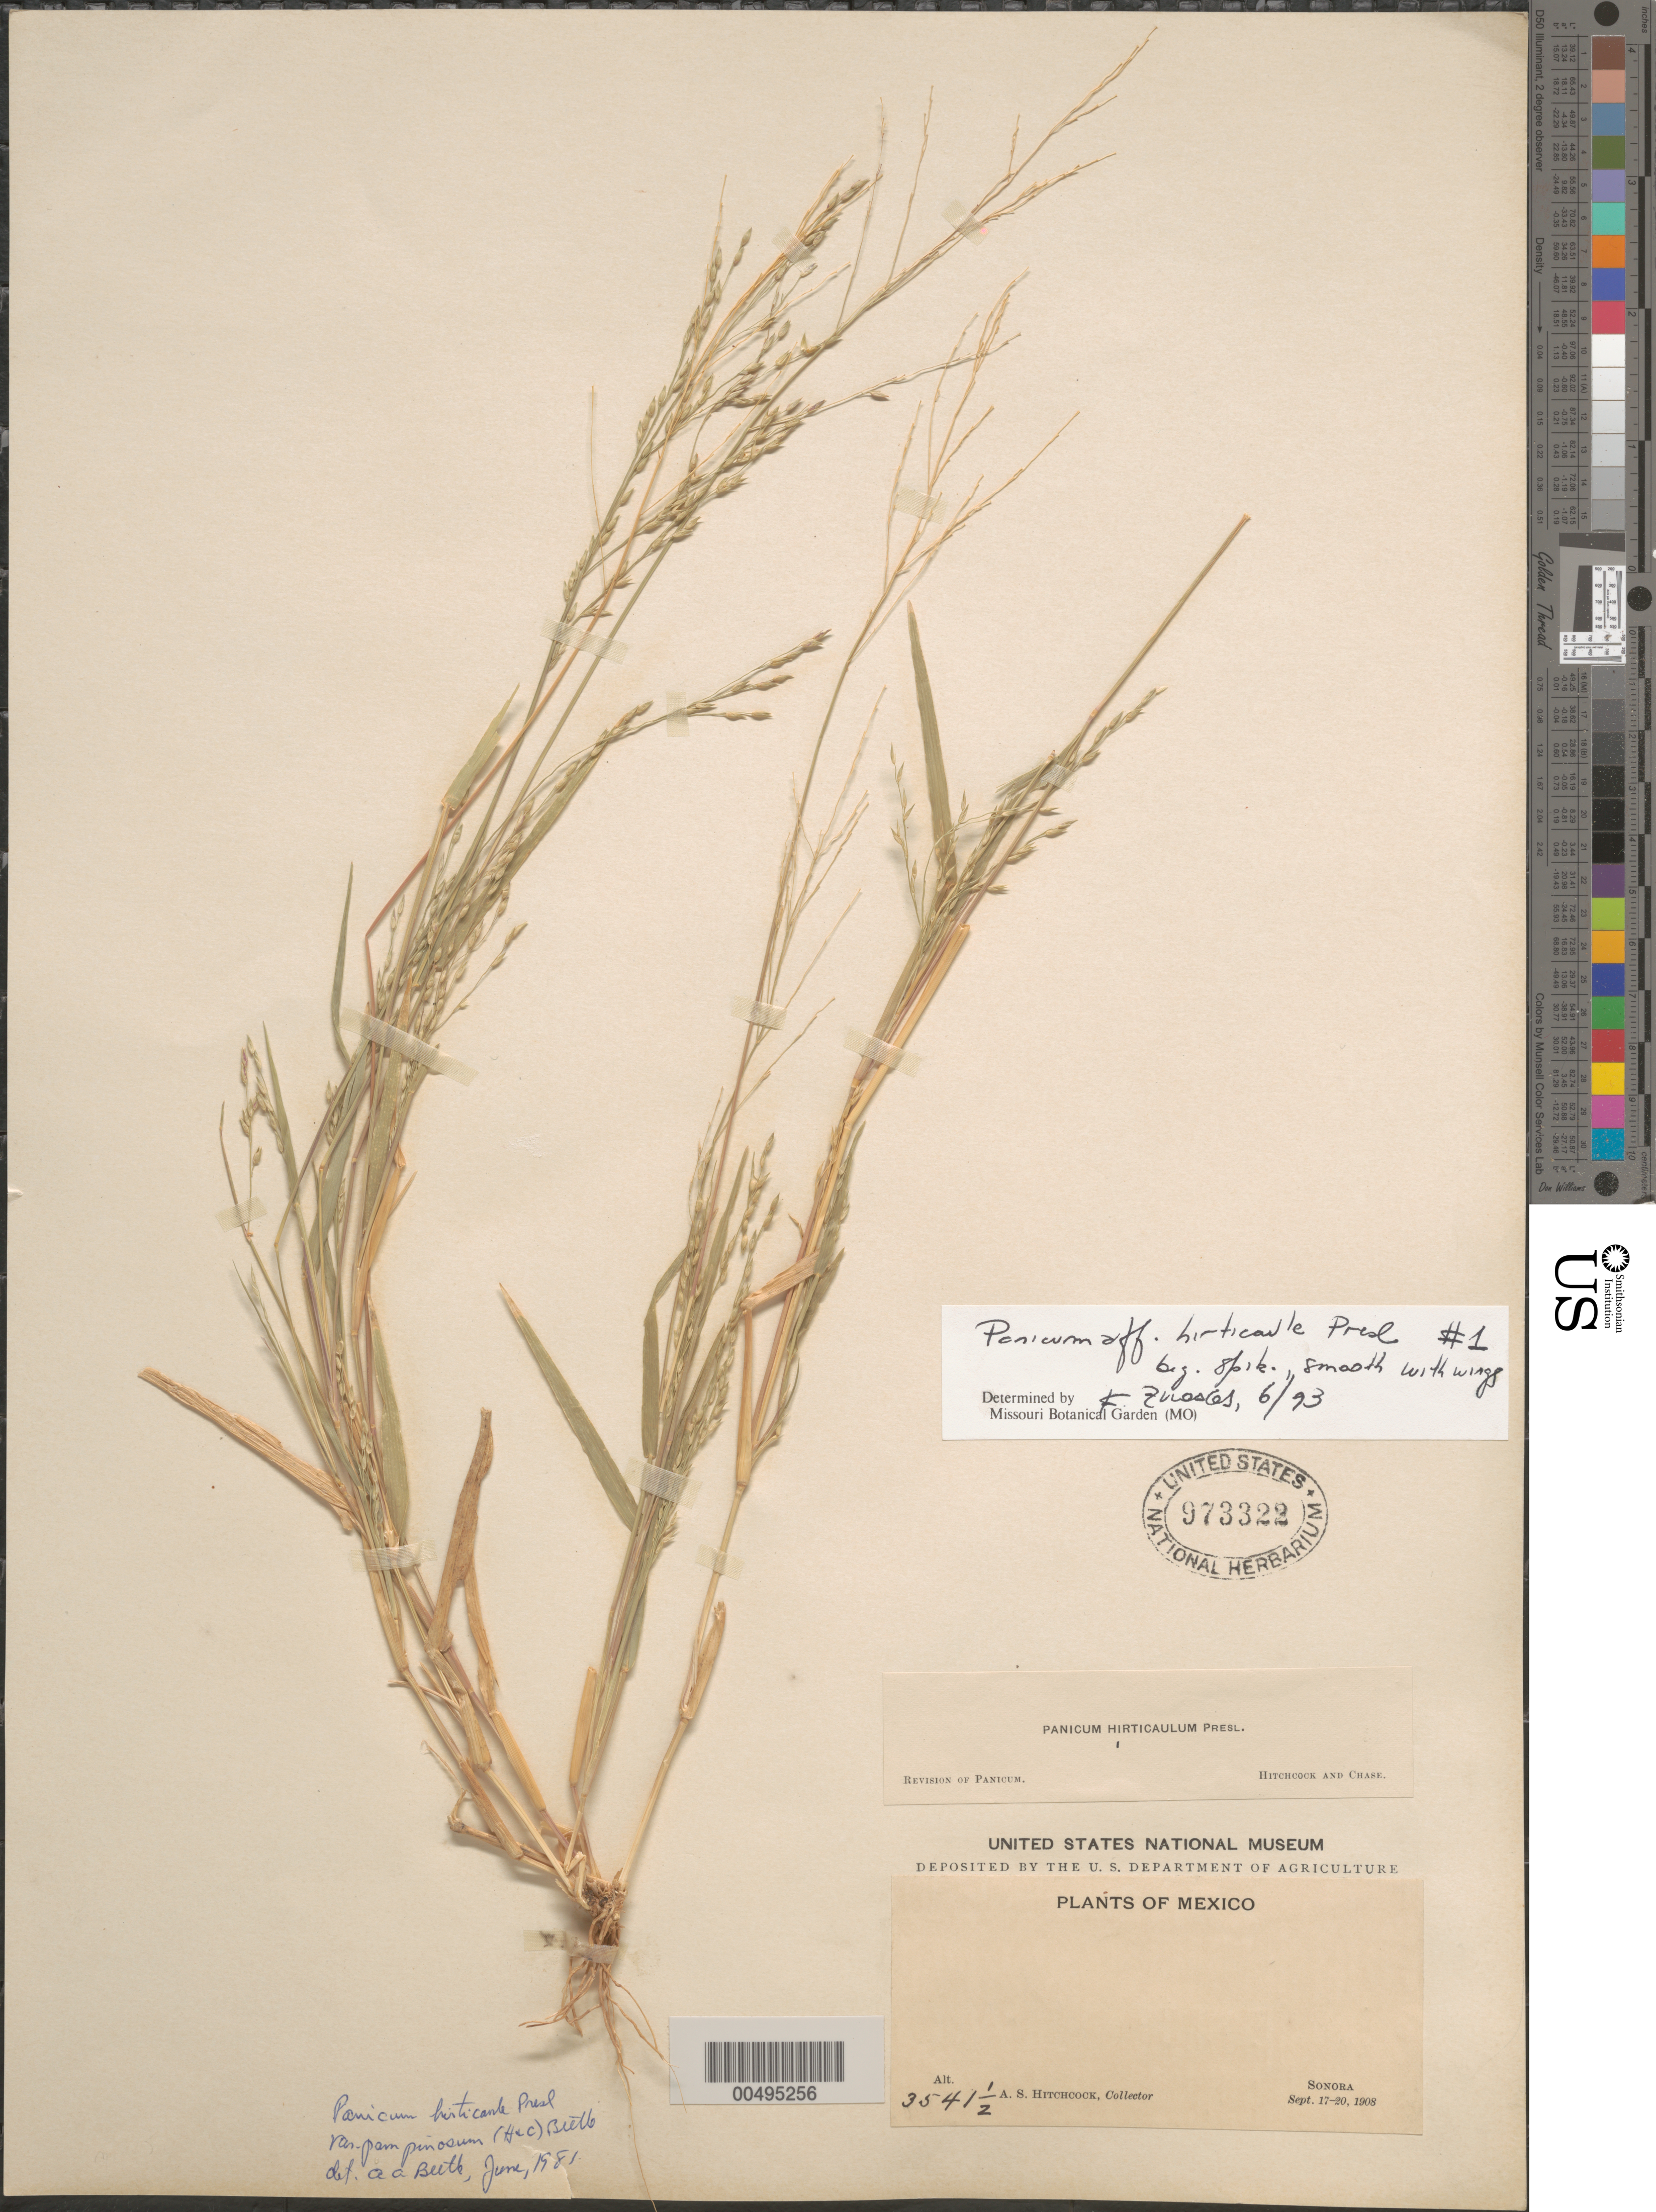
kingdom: Plantae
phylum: Tracheophyta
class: Liliopsida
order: Poales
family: Poaceae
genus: Panicum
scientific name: Panicum hirticaule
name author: J. Presl in C. Presl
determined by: Zuloaga, F. O.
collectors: A. S. Hitchcock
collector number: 3541.5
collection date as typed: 17 Sep 1908 to 20 Sep 1908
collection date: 1908-09-17/1908-09-20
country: Mexico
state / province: Sonora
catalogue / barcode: US 973322